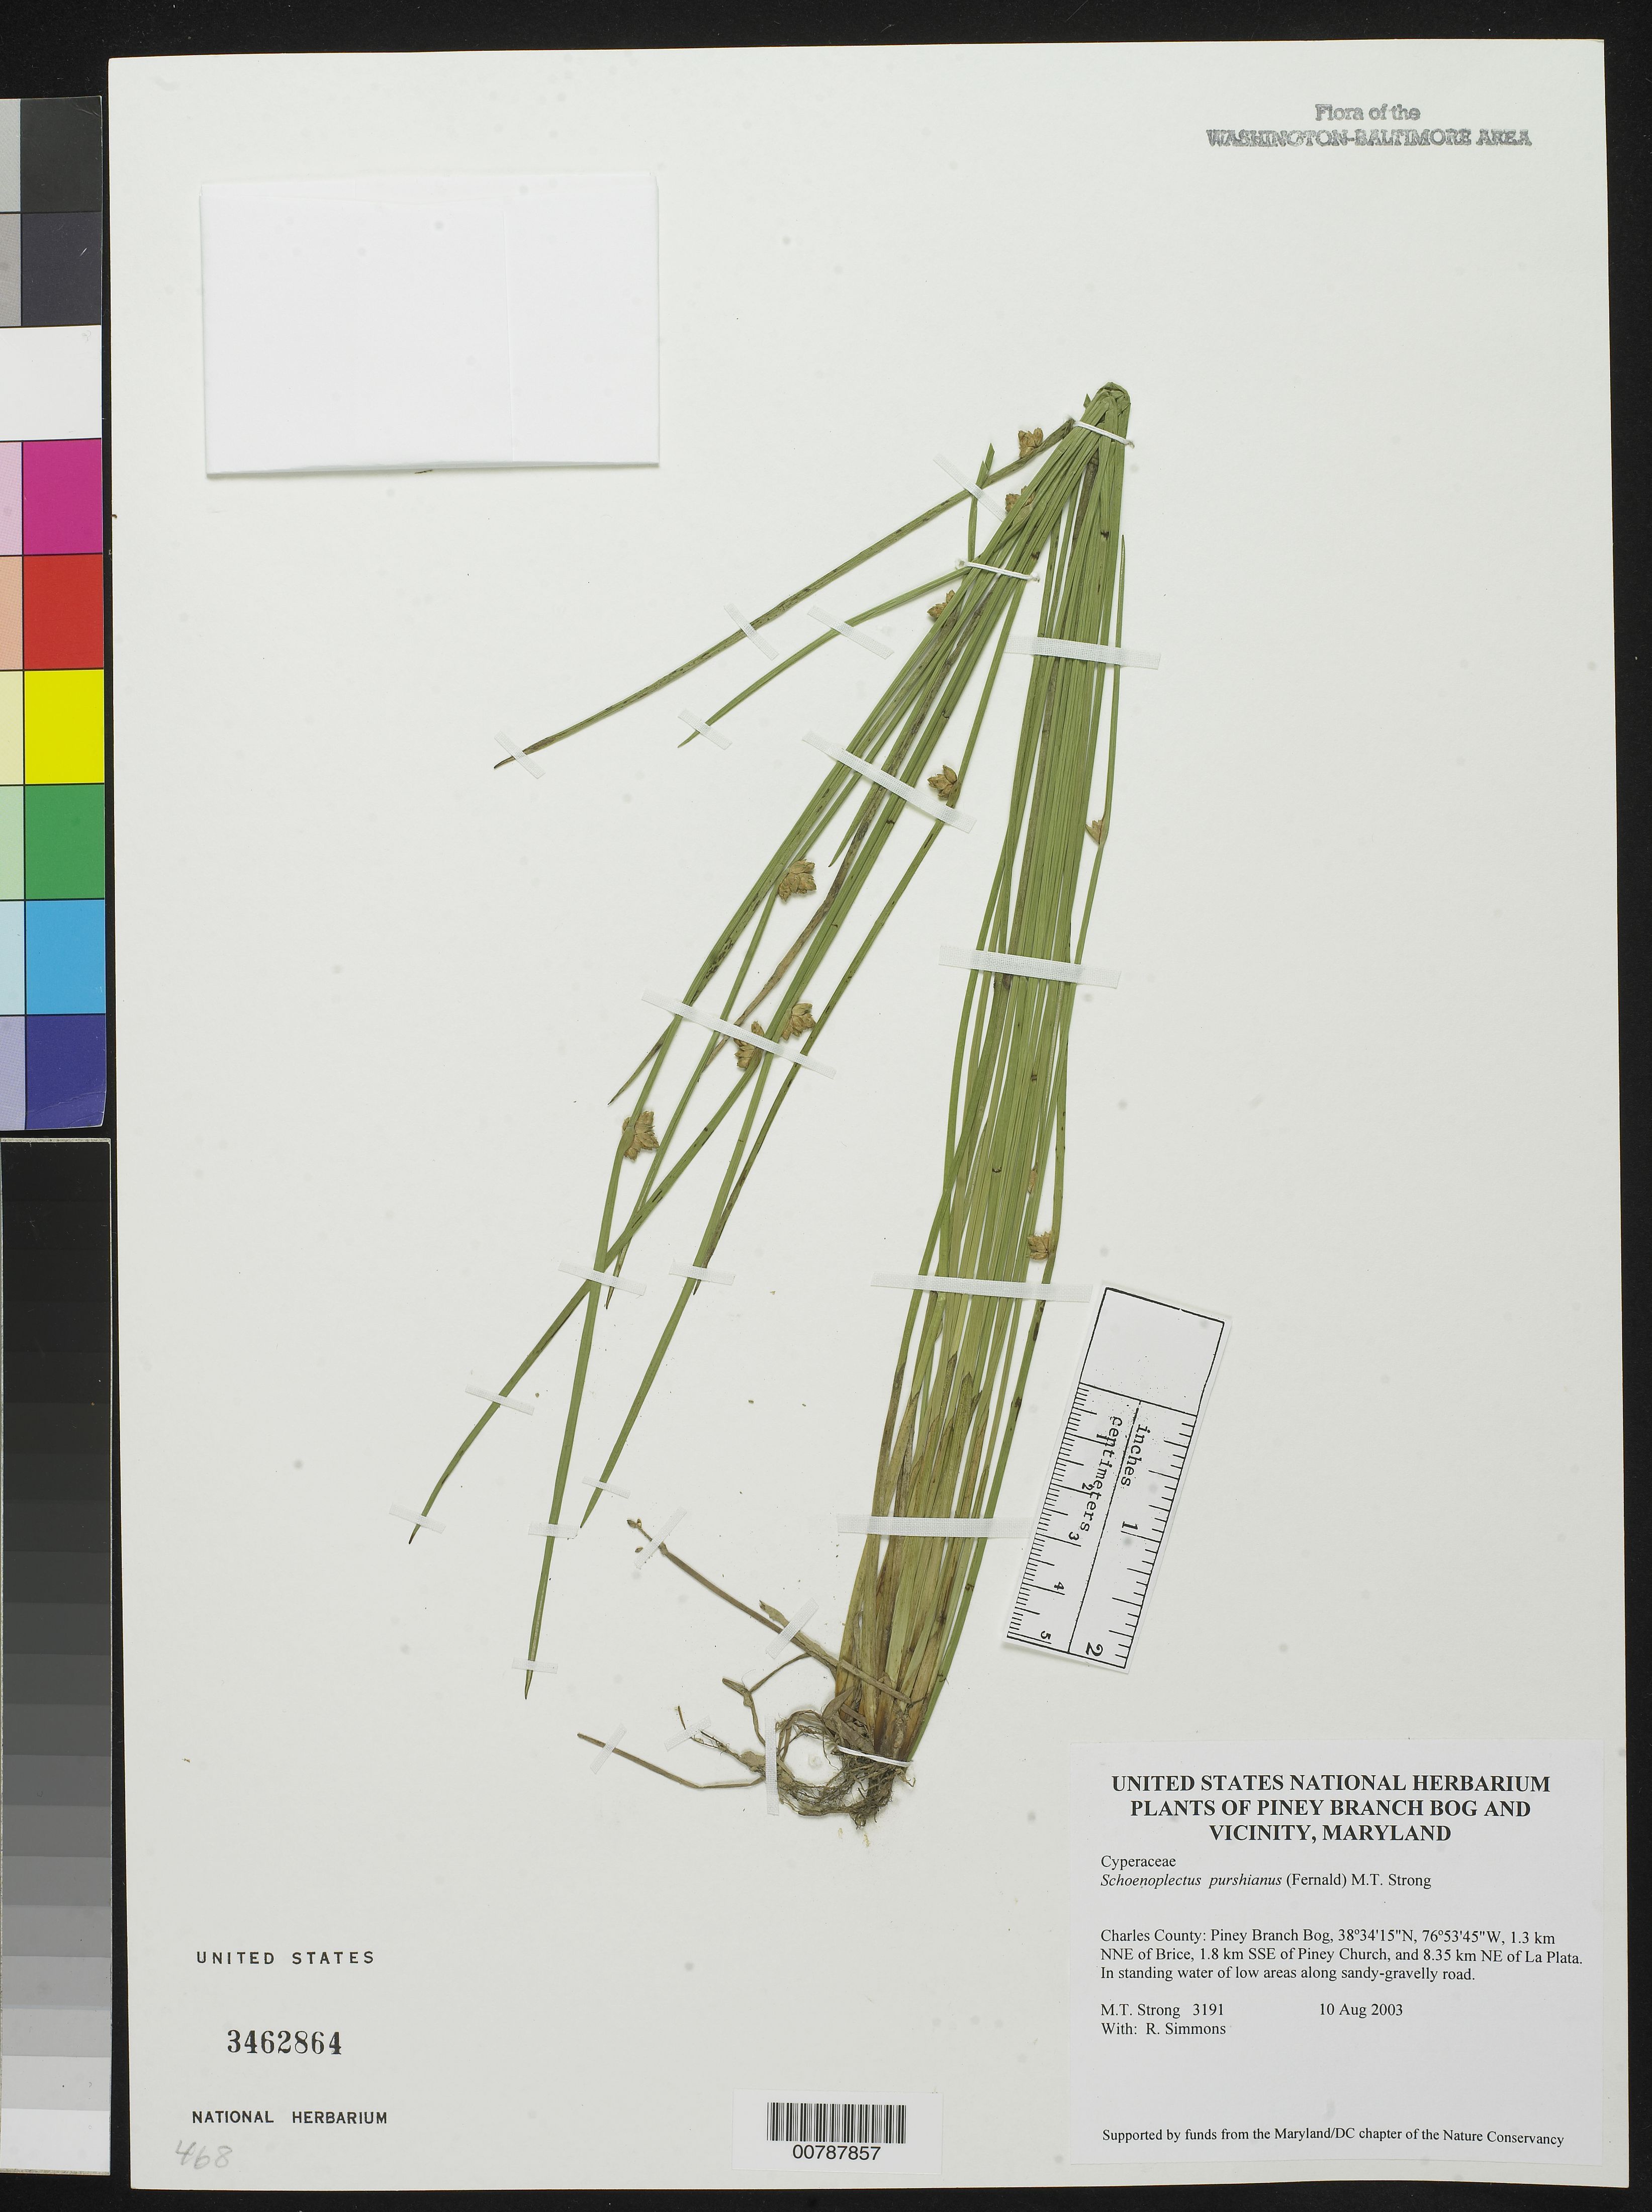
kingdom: Plantae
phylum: Tracheophyta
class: Liliopsida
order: Poales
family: Cyperaceae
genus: Schoenoplectus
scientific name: Schoenoplectus purshianus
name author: (Fernald) M.T. Strong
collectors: M. T. Strong & R. H. Simmons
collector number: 3191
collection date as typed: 10 Aug 2003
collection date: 2003-08-10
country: United States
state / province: Maryland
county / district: Charles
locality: Piney Branch Bog, 1.3 km NNE of Brice, 1.8 km SSE of Piney Church, and 8.35 km NE of La Plata.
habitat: In standing water of low areas along sandy-gravelly road.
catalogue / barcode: US 3462864